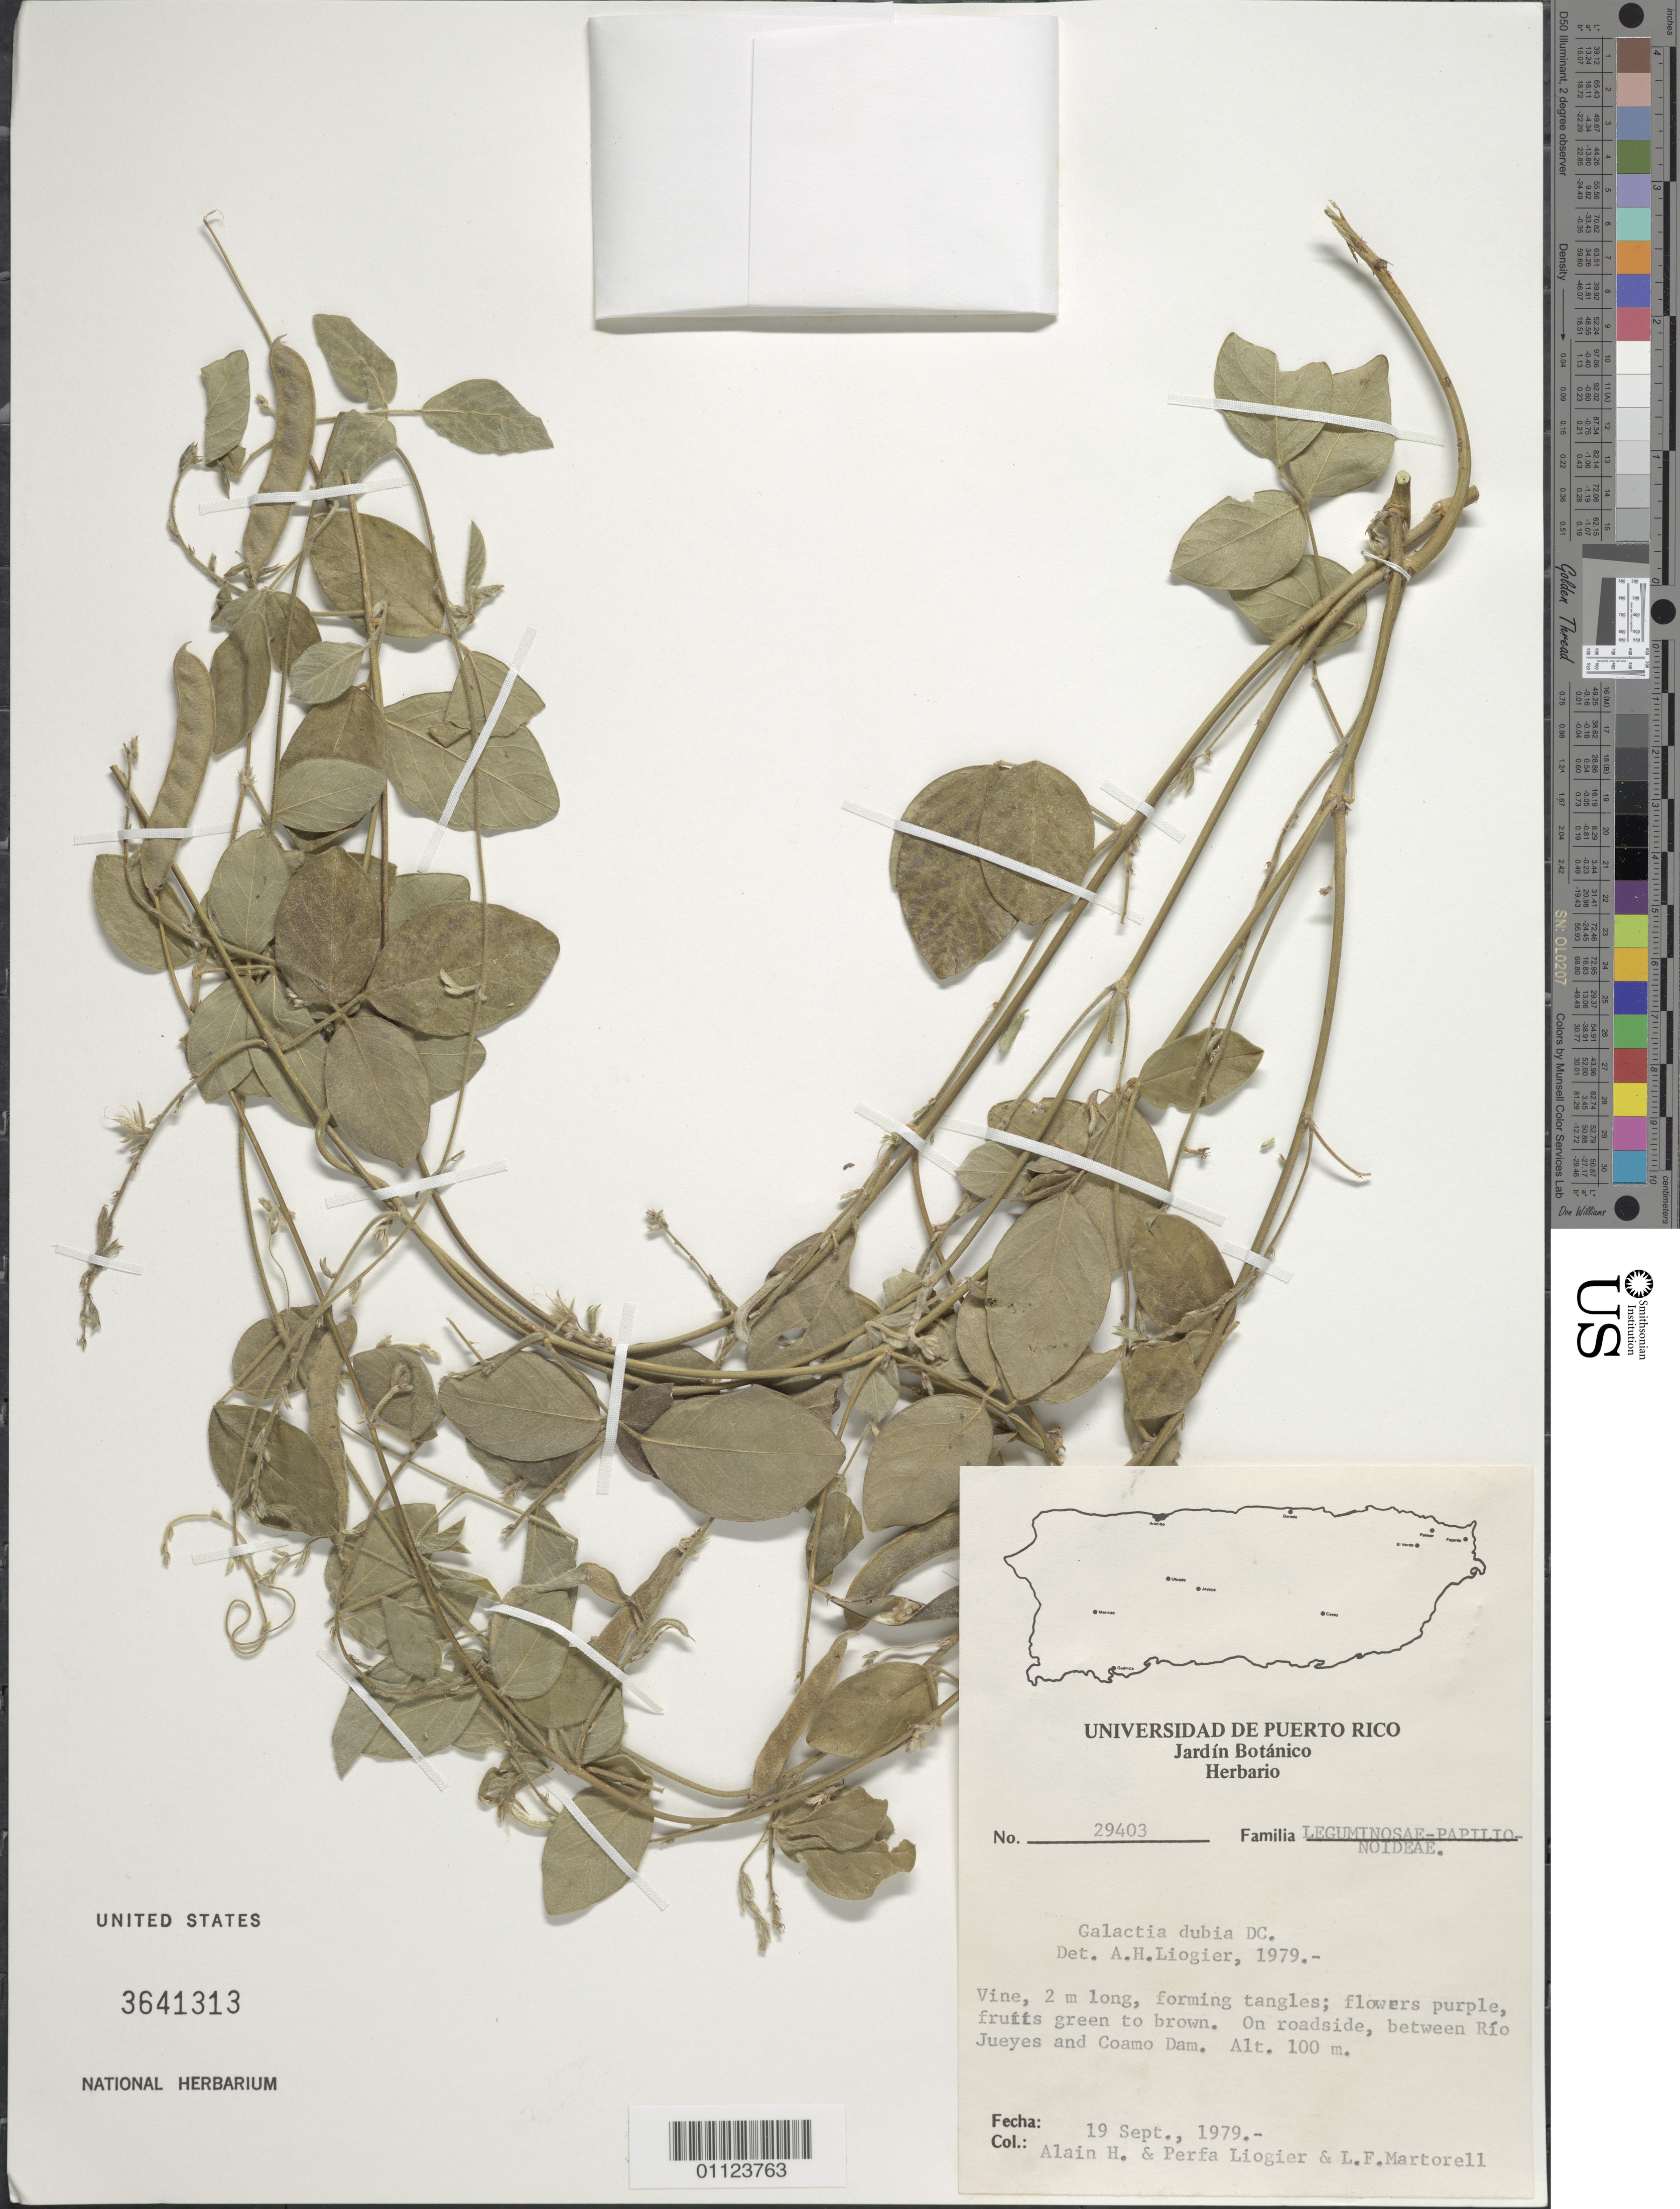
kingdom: Plantae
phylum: Tracheophyta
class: Magnoliopsida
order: Fabales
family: Fabaceae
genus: Galactia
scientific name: Galactia dubia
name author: DC.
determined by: Liogier, Alain H.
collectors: A. H. Liogier, M. P. Liogier & L. Martorell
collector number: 29403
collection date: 1979-09-19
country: Puerto Rico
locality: Río Jueyes to Coamo Dam.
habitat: Roadside.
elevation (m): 100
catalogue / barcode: US 3641313